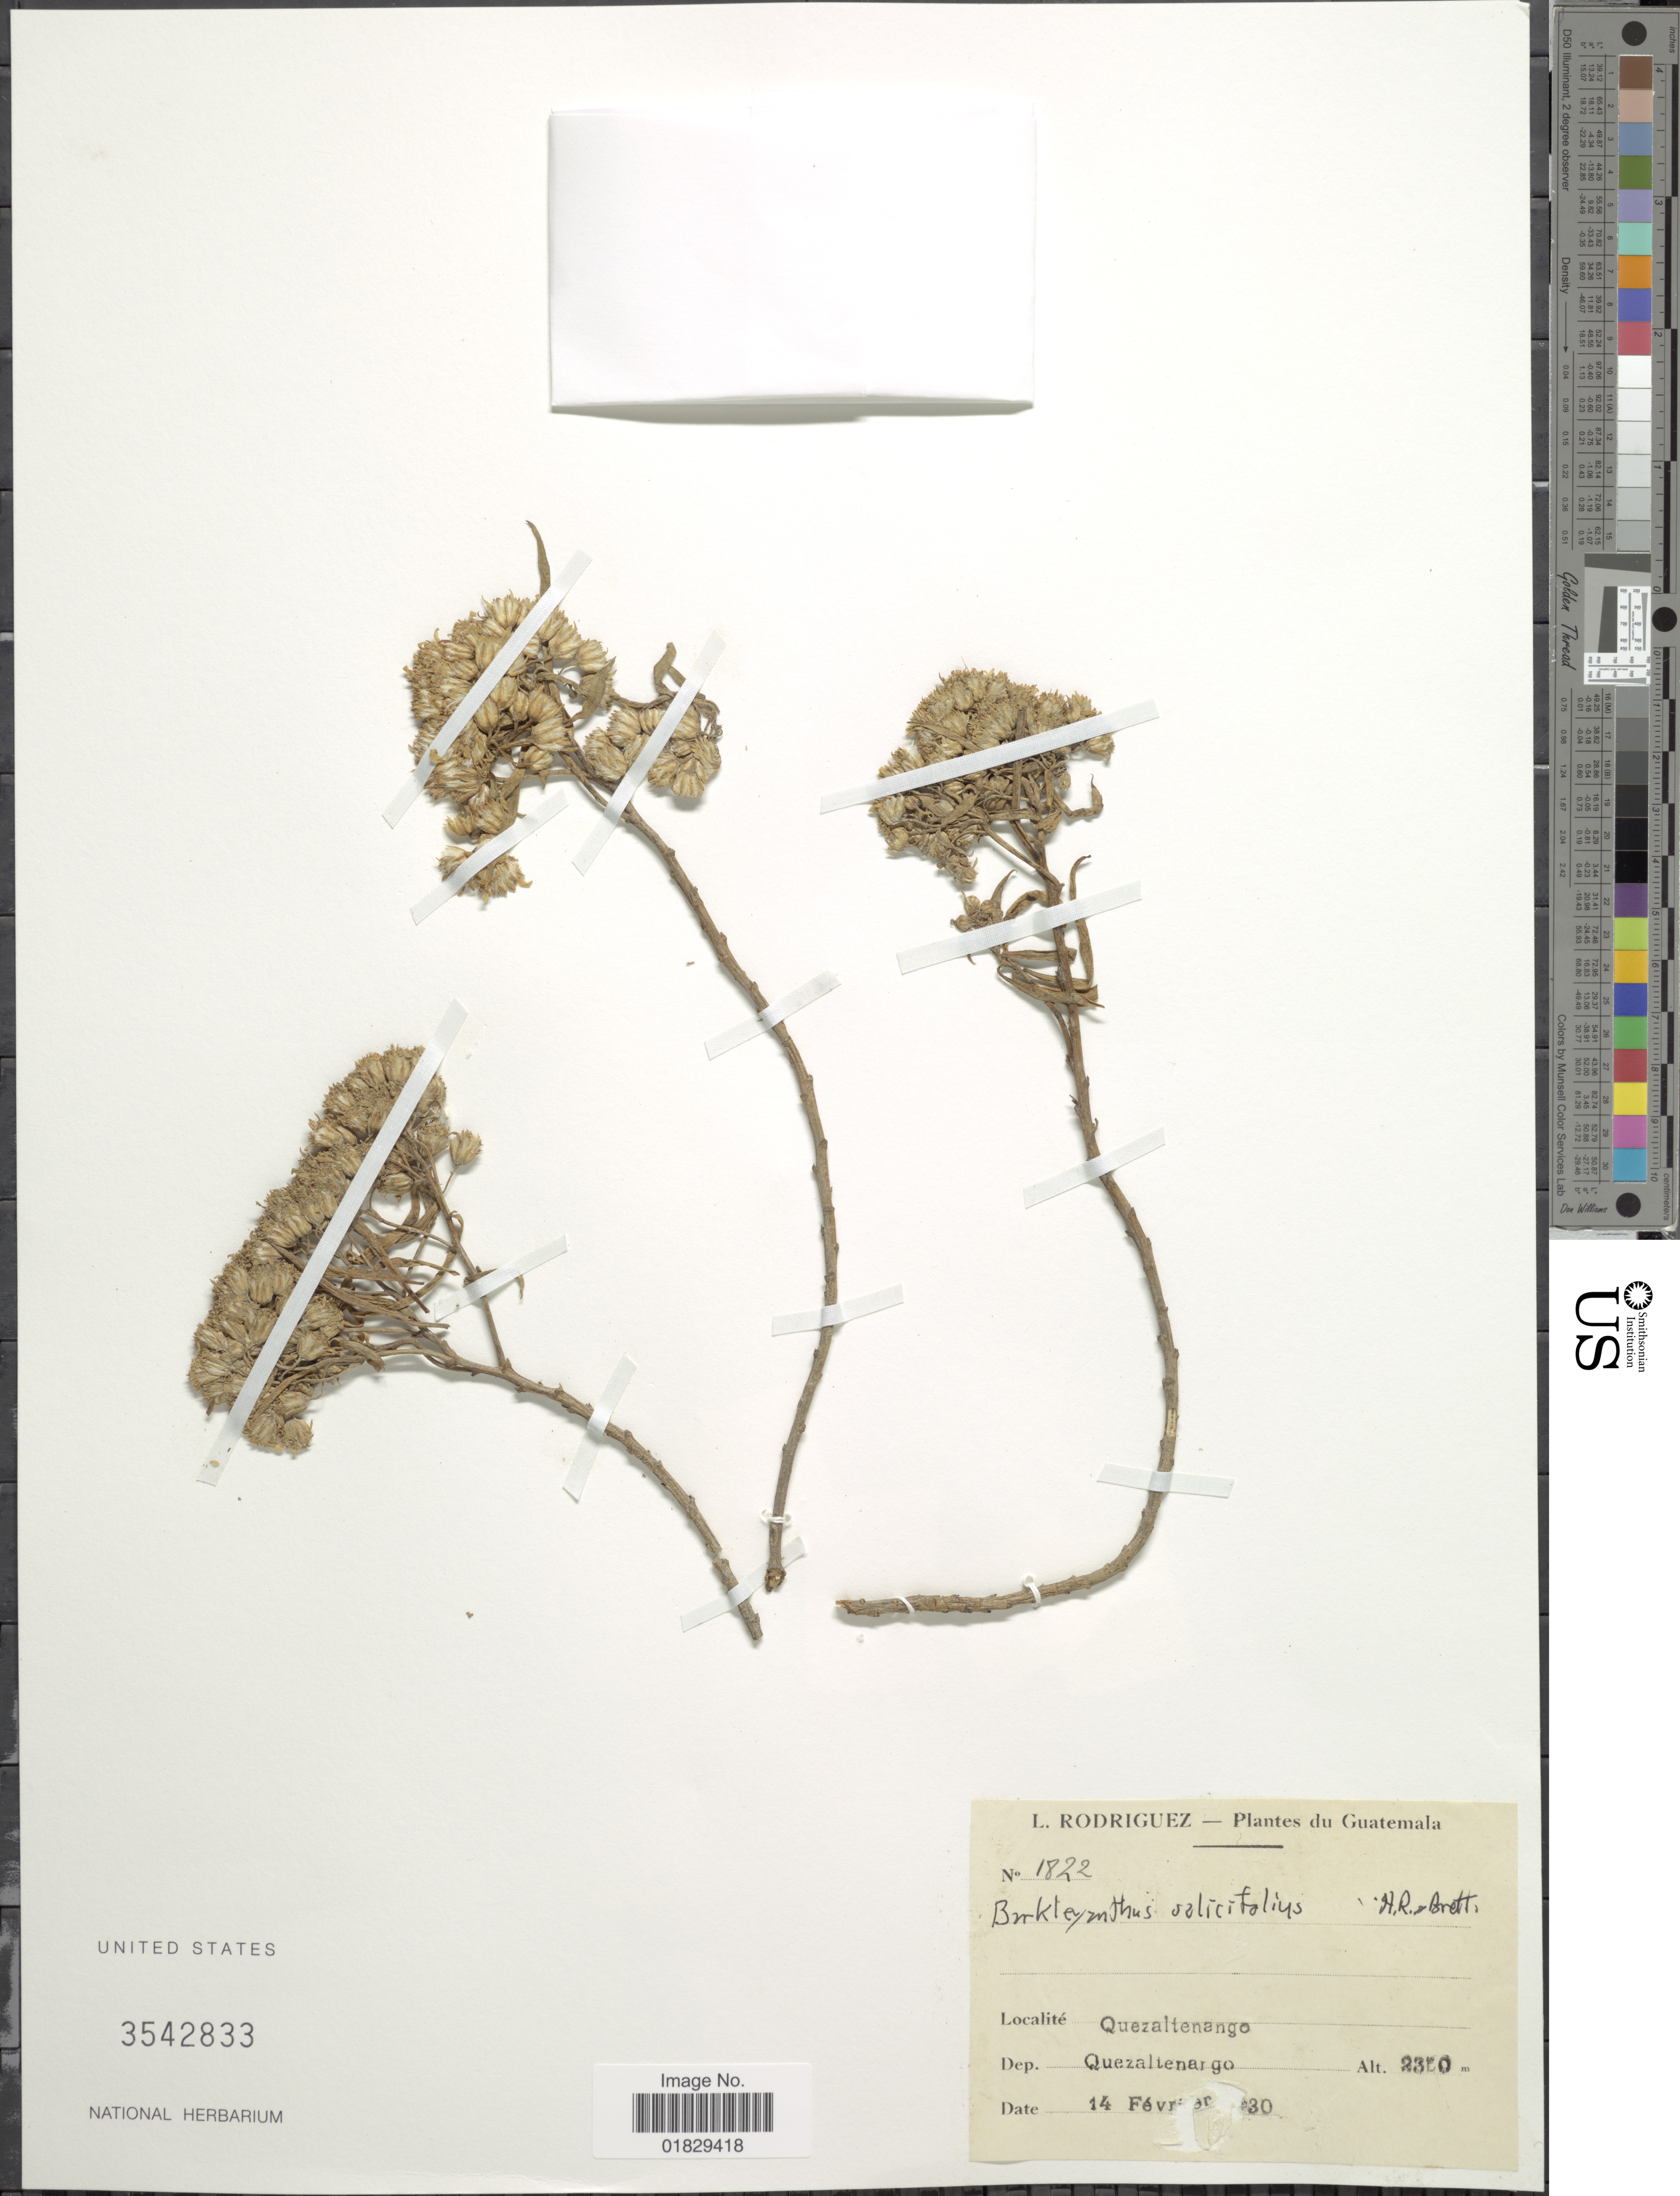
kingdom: Plantae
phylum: Tracheophyta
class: Magnoliopsida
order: Asterales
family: Asteraceae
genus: Barkleyanthus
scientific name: Barkleyanthus salicifolius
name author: (Kunth) H. Rob. & Brettell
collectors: L. Rodriguez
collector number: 1822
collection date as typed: Transcribed d/m/y: 14/2/30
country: Guatemala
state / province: Quetzaltenango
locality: Quezaltenango. Quezaltenango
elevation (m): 2320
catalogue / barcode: US 3542833